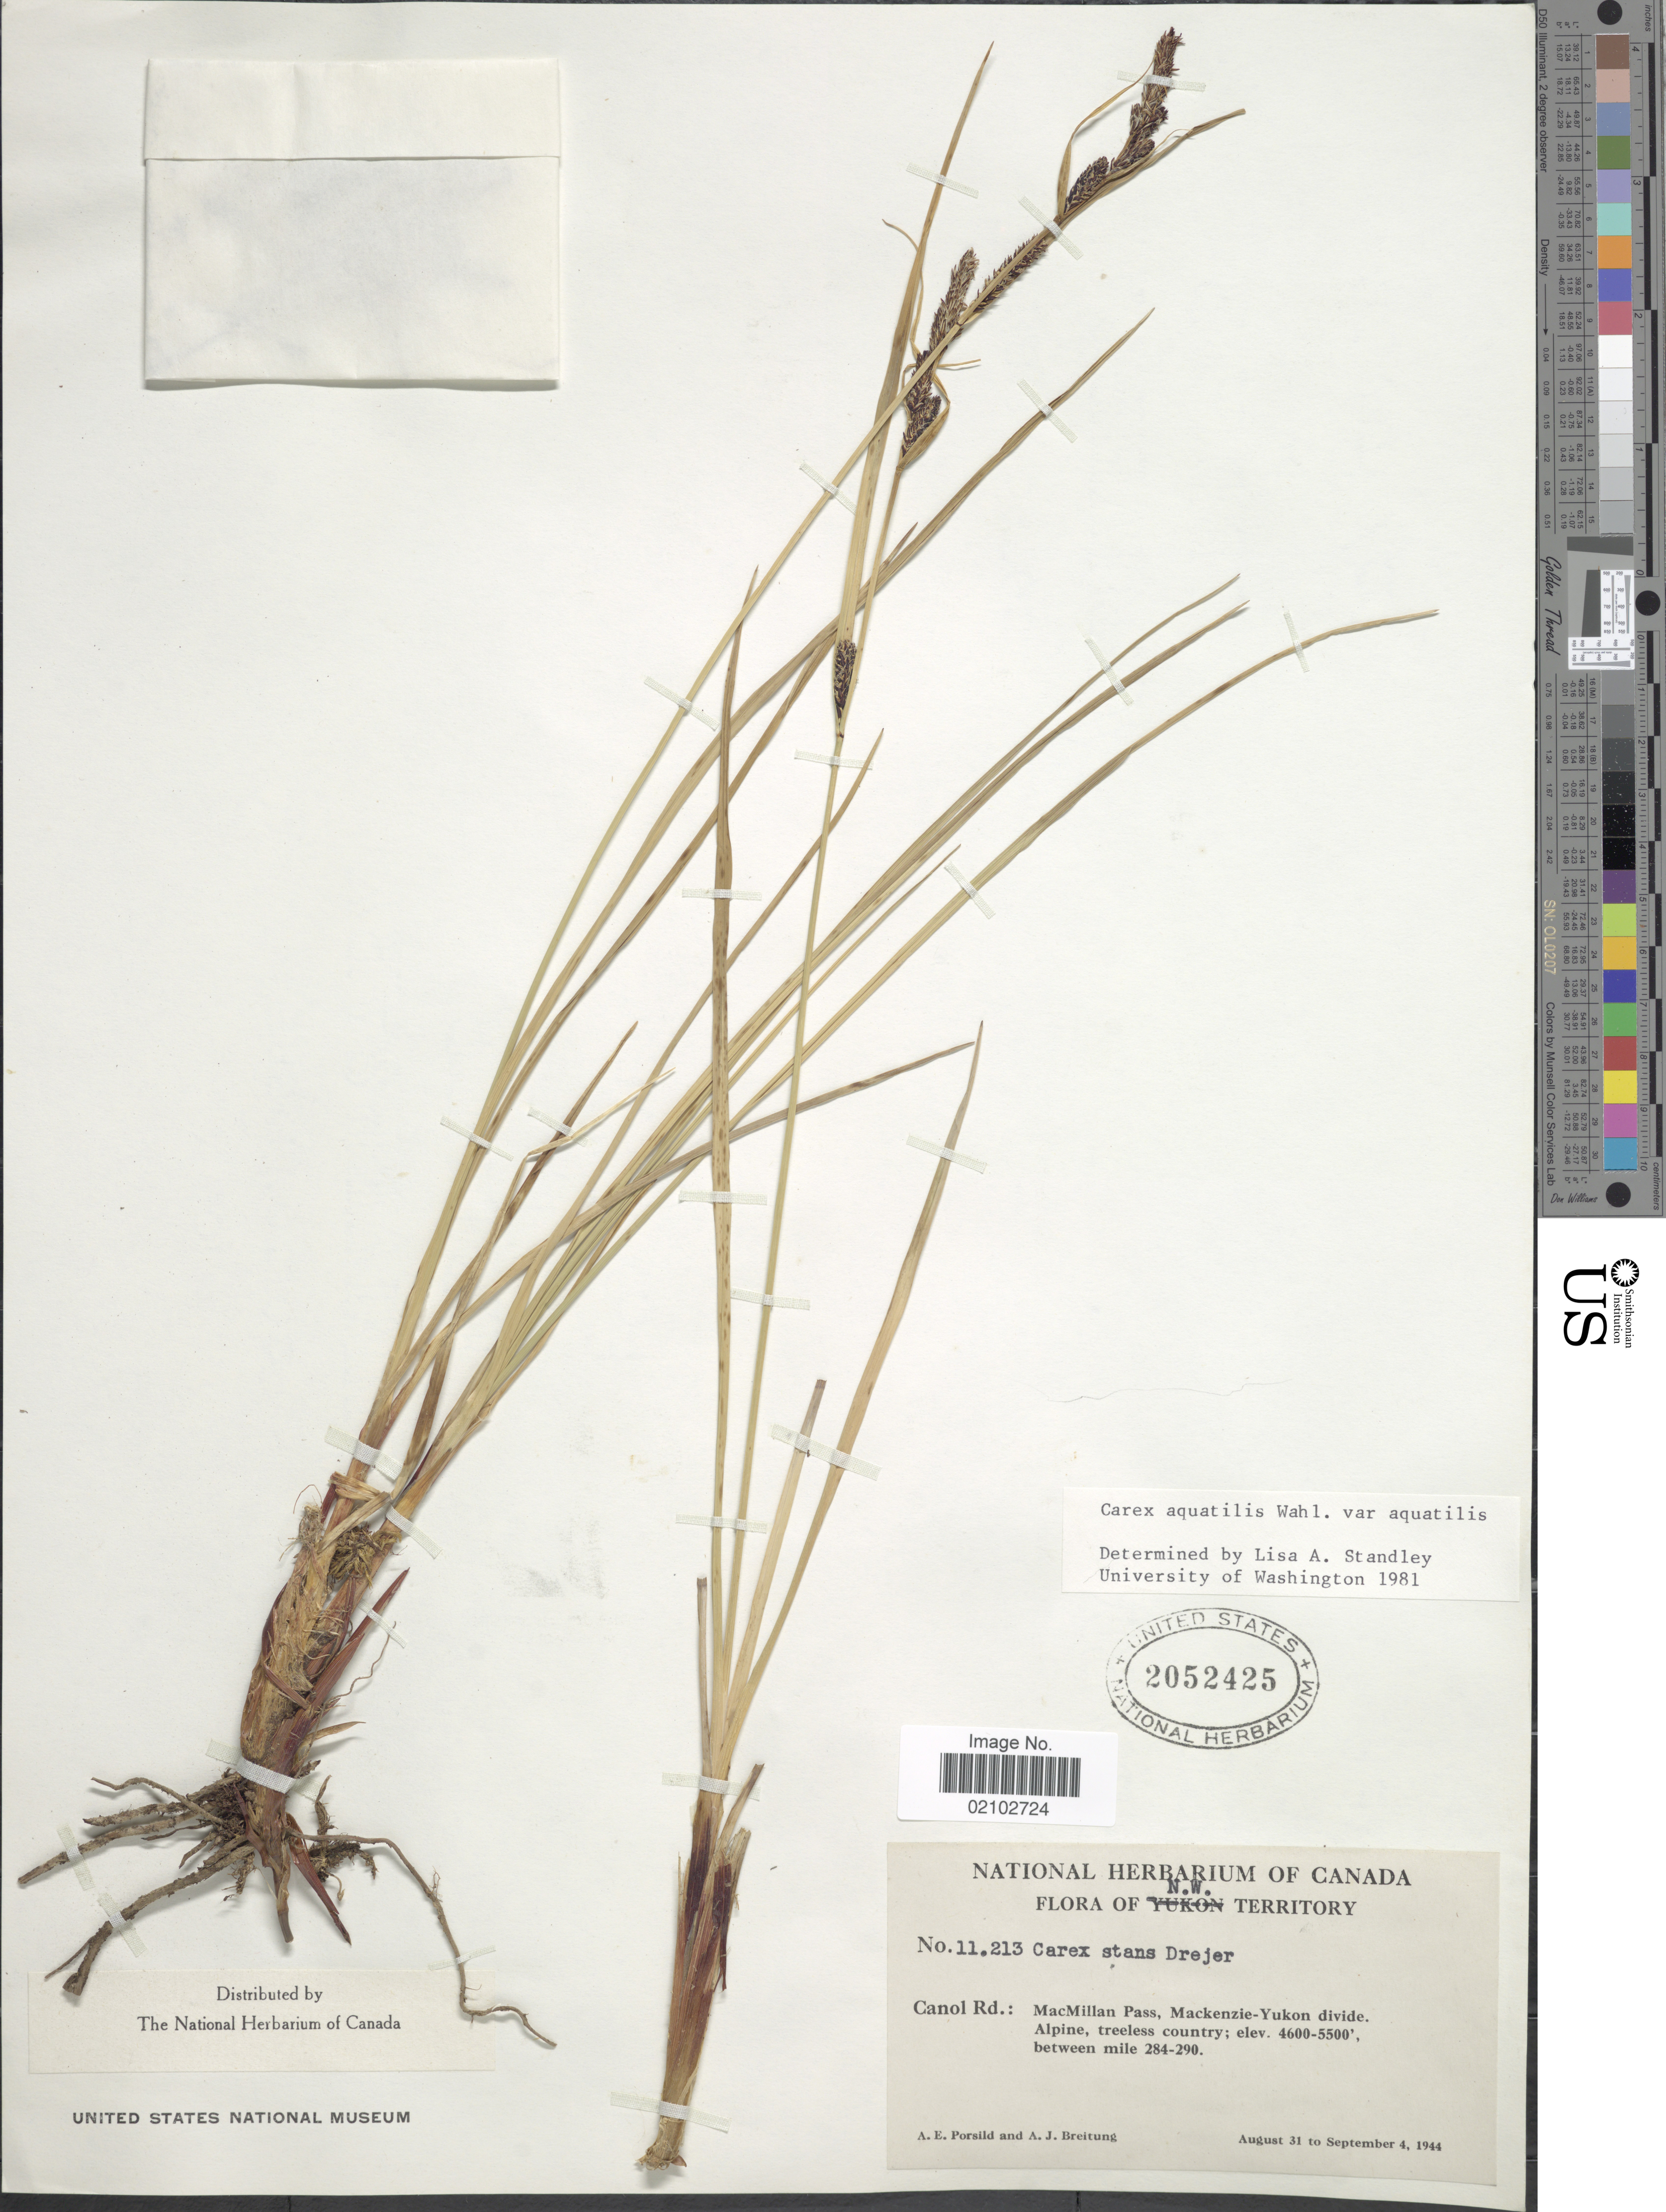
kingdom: Plantae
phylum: Tracheophyta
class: Liliopsida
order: Poales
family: Cyperaceae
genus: Carex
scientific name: Carex aquatilis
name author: Wahlenb.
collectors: A. E. Porsild & A. Breitung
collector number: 11213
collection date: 1944-08-31/1944-09-04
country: Canada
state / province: Northwest Territories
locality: Canol Rd.: MacMillan Pass, Mackenzie-Yukon divide, Alpine, treeless country, between mile 284-290.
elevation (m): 1402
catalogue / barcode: US 2052425